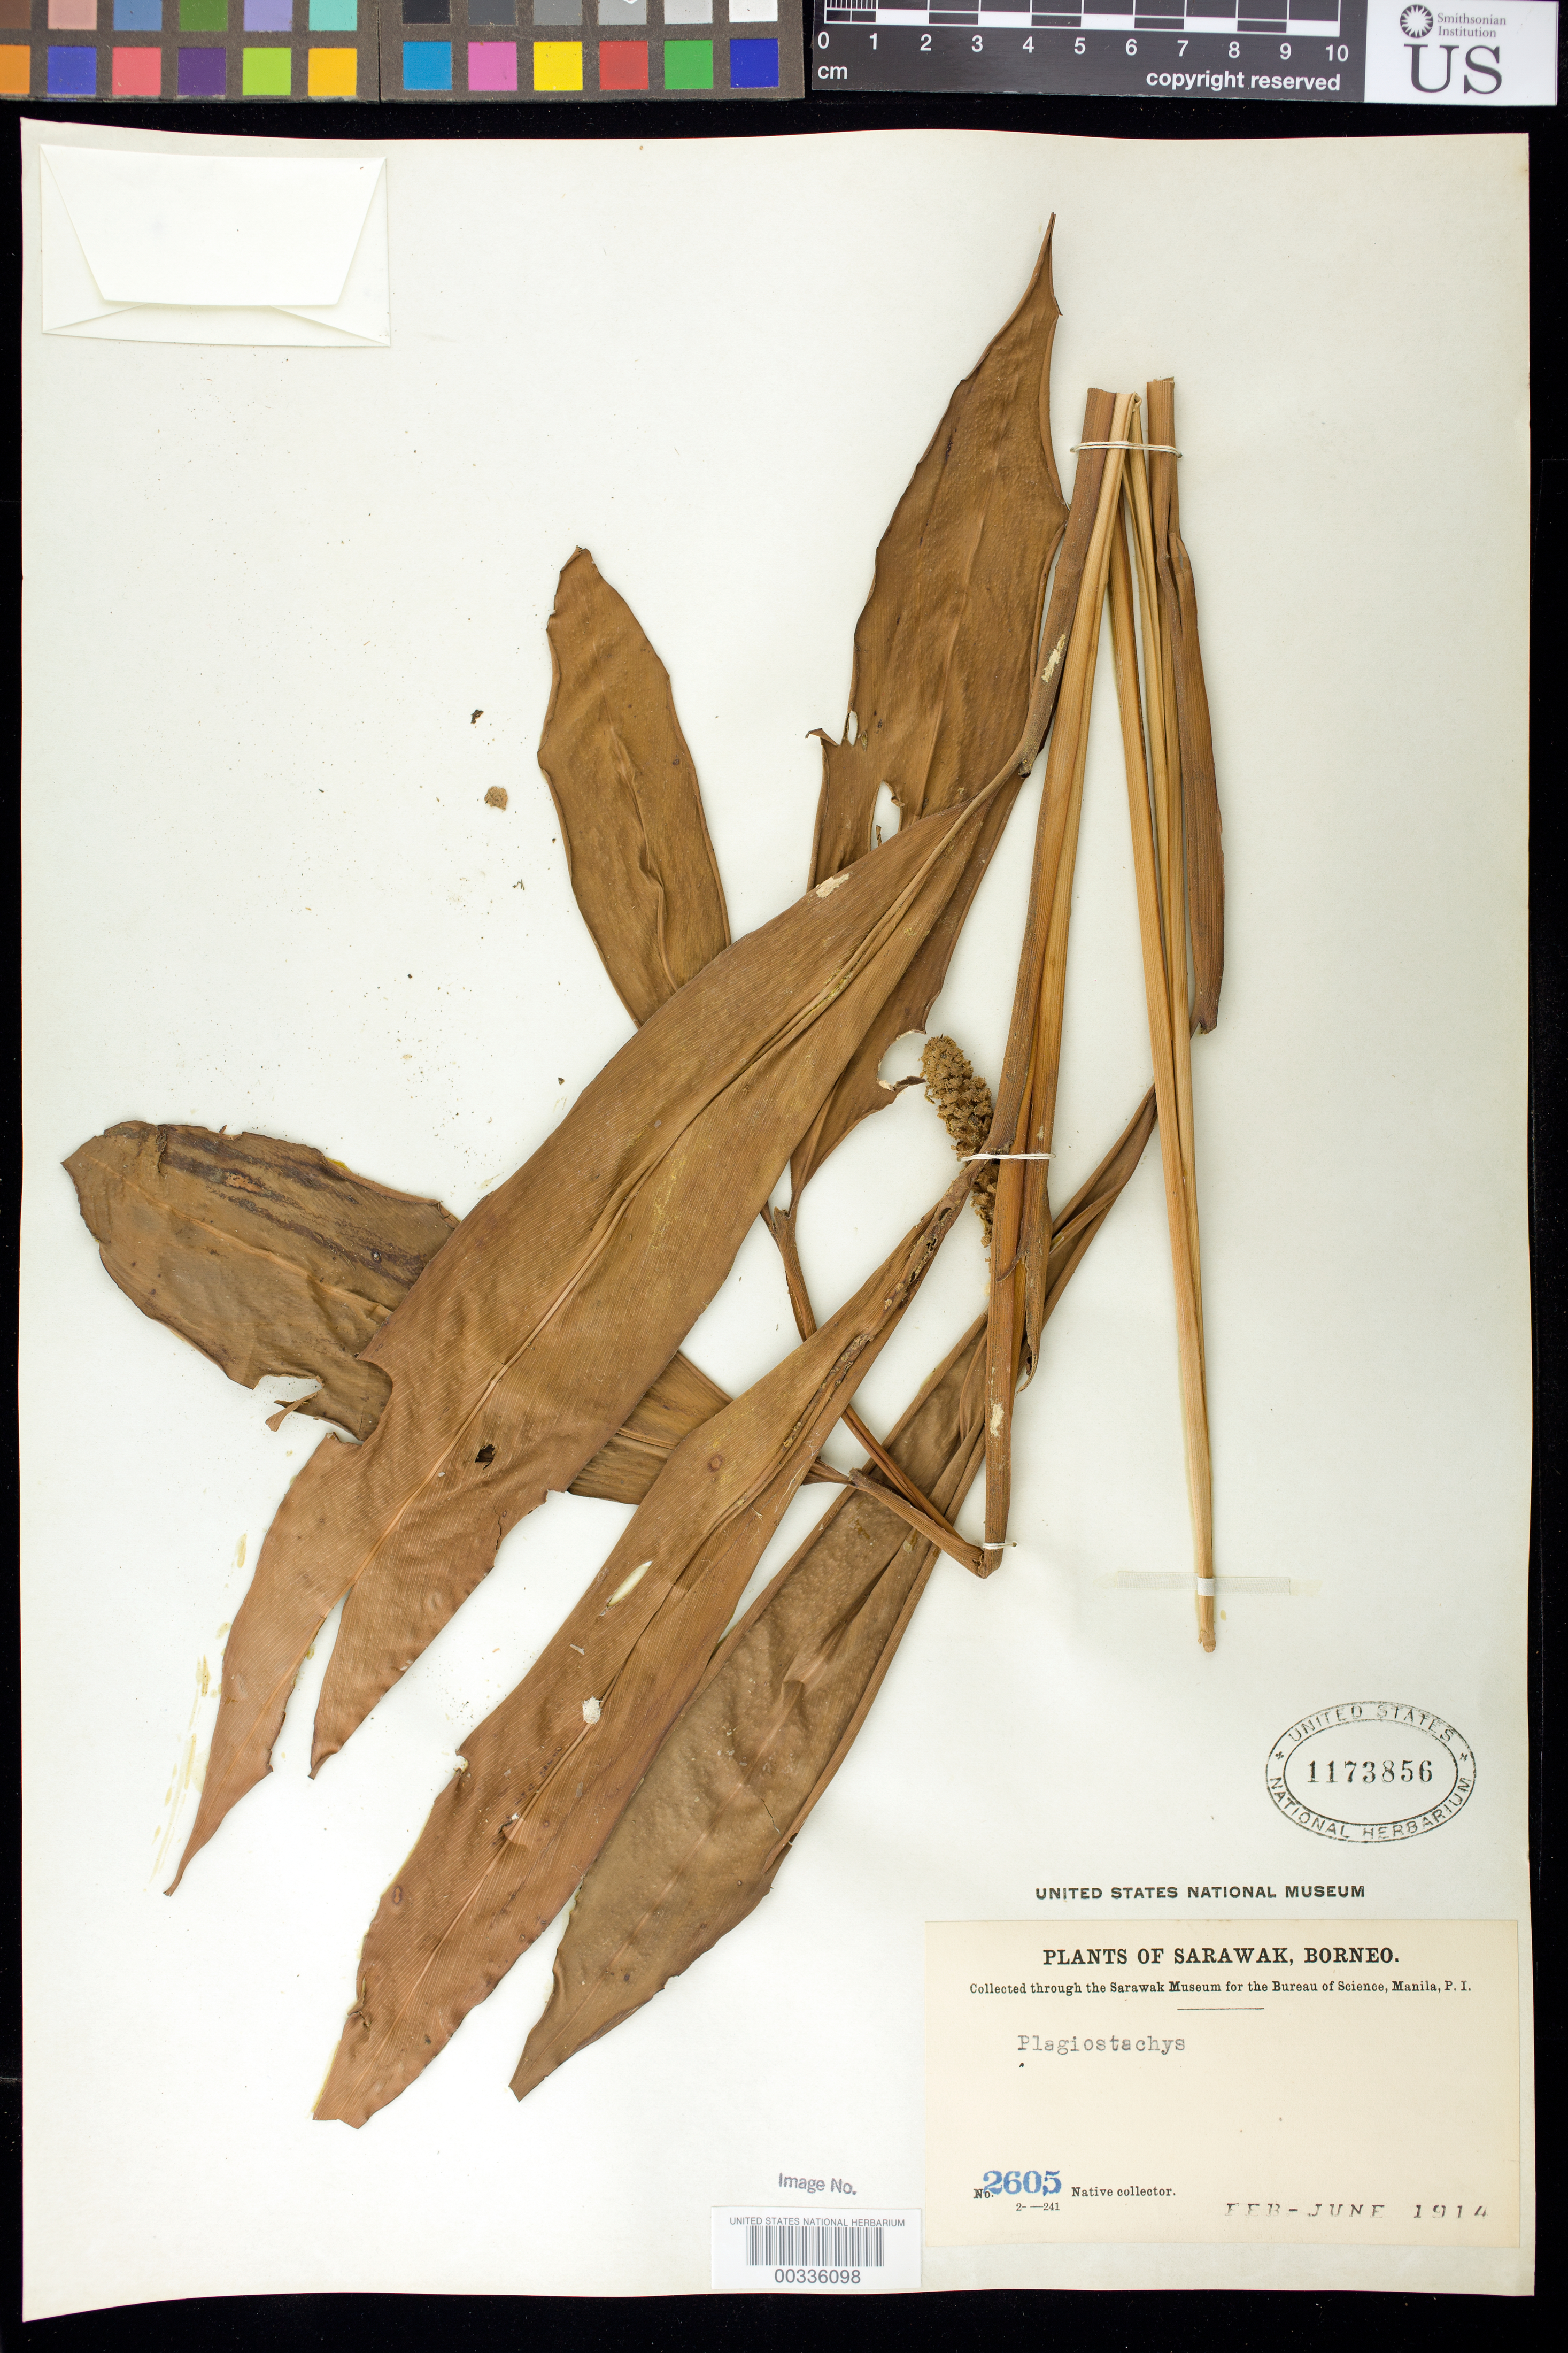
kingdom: Plantae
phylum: Tracheophyta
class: Liliopsida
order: Zingiberales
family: Zingiberaceae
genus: Plagiostachys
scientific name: Plagiostachys sp.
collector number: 2605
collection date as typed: Feb 1914 to -- Jun 1914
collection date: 1914-02/1914-06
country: Malaysia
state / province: Sarawak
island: Borneo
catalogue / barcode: US 1173856